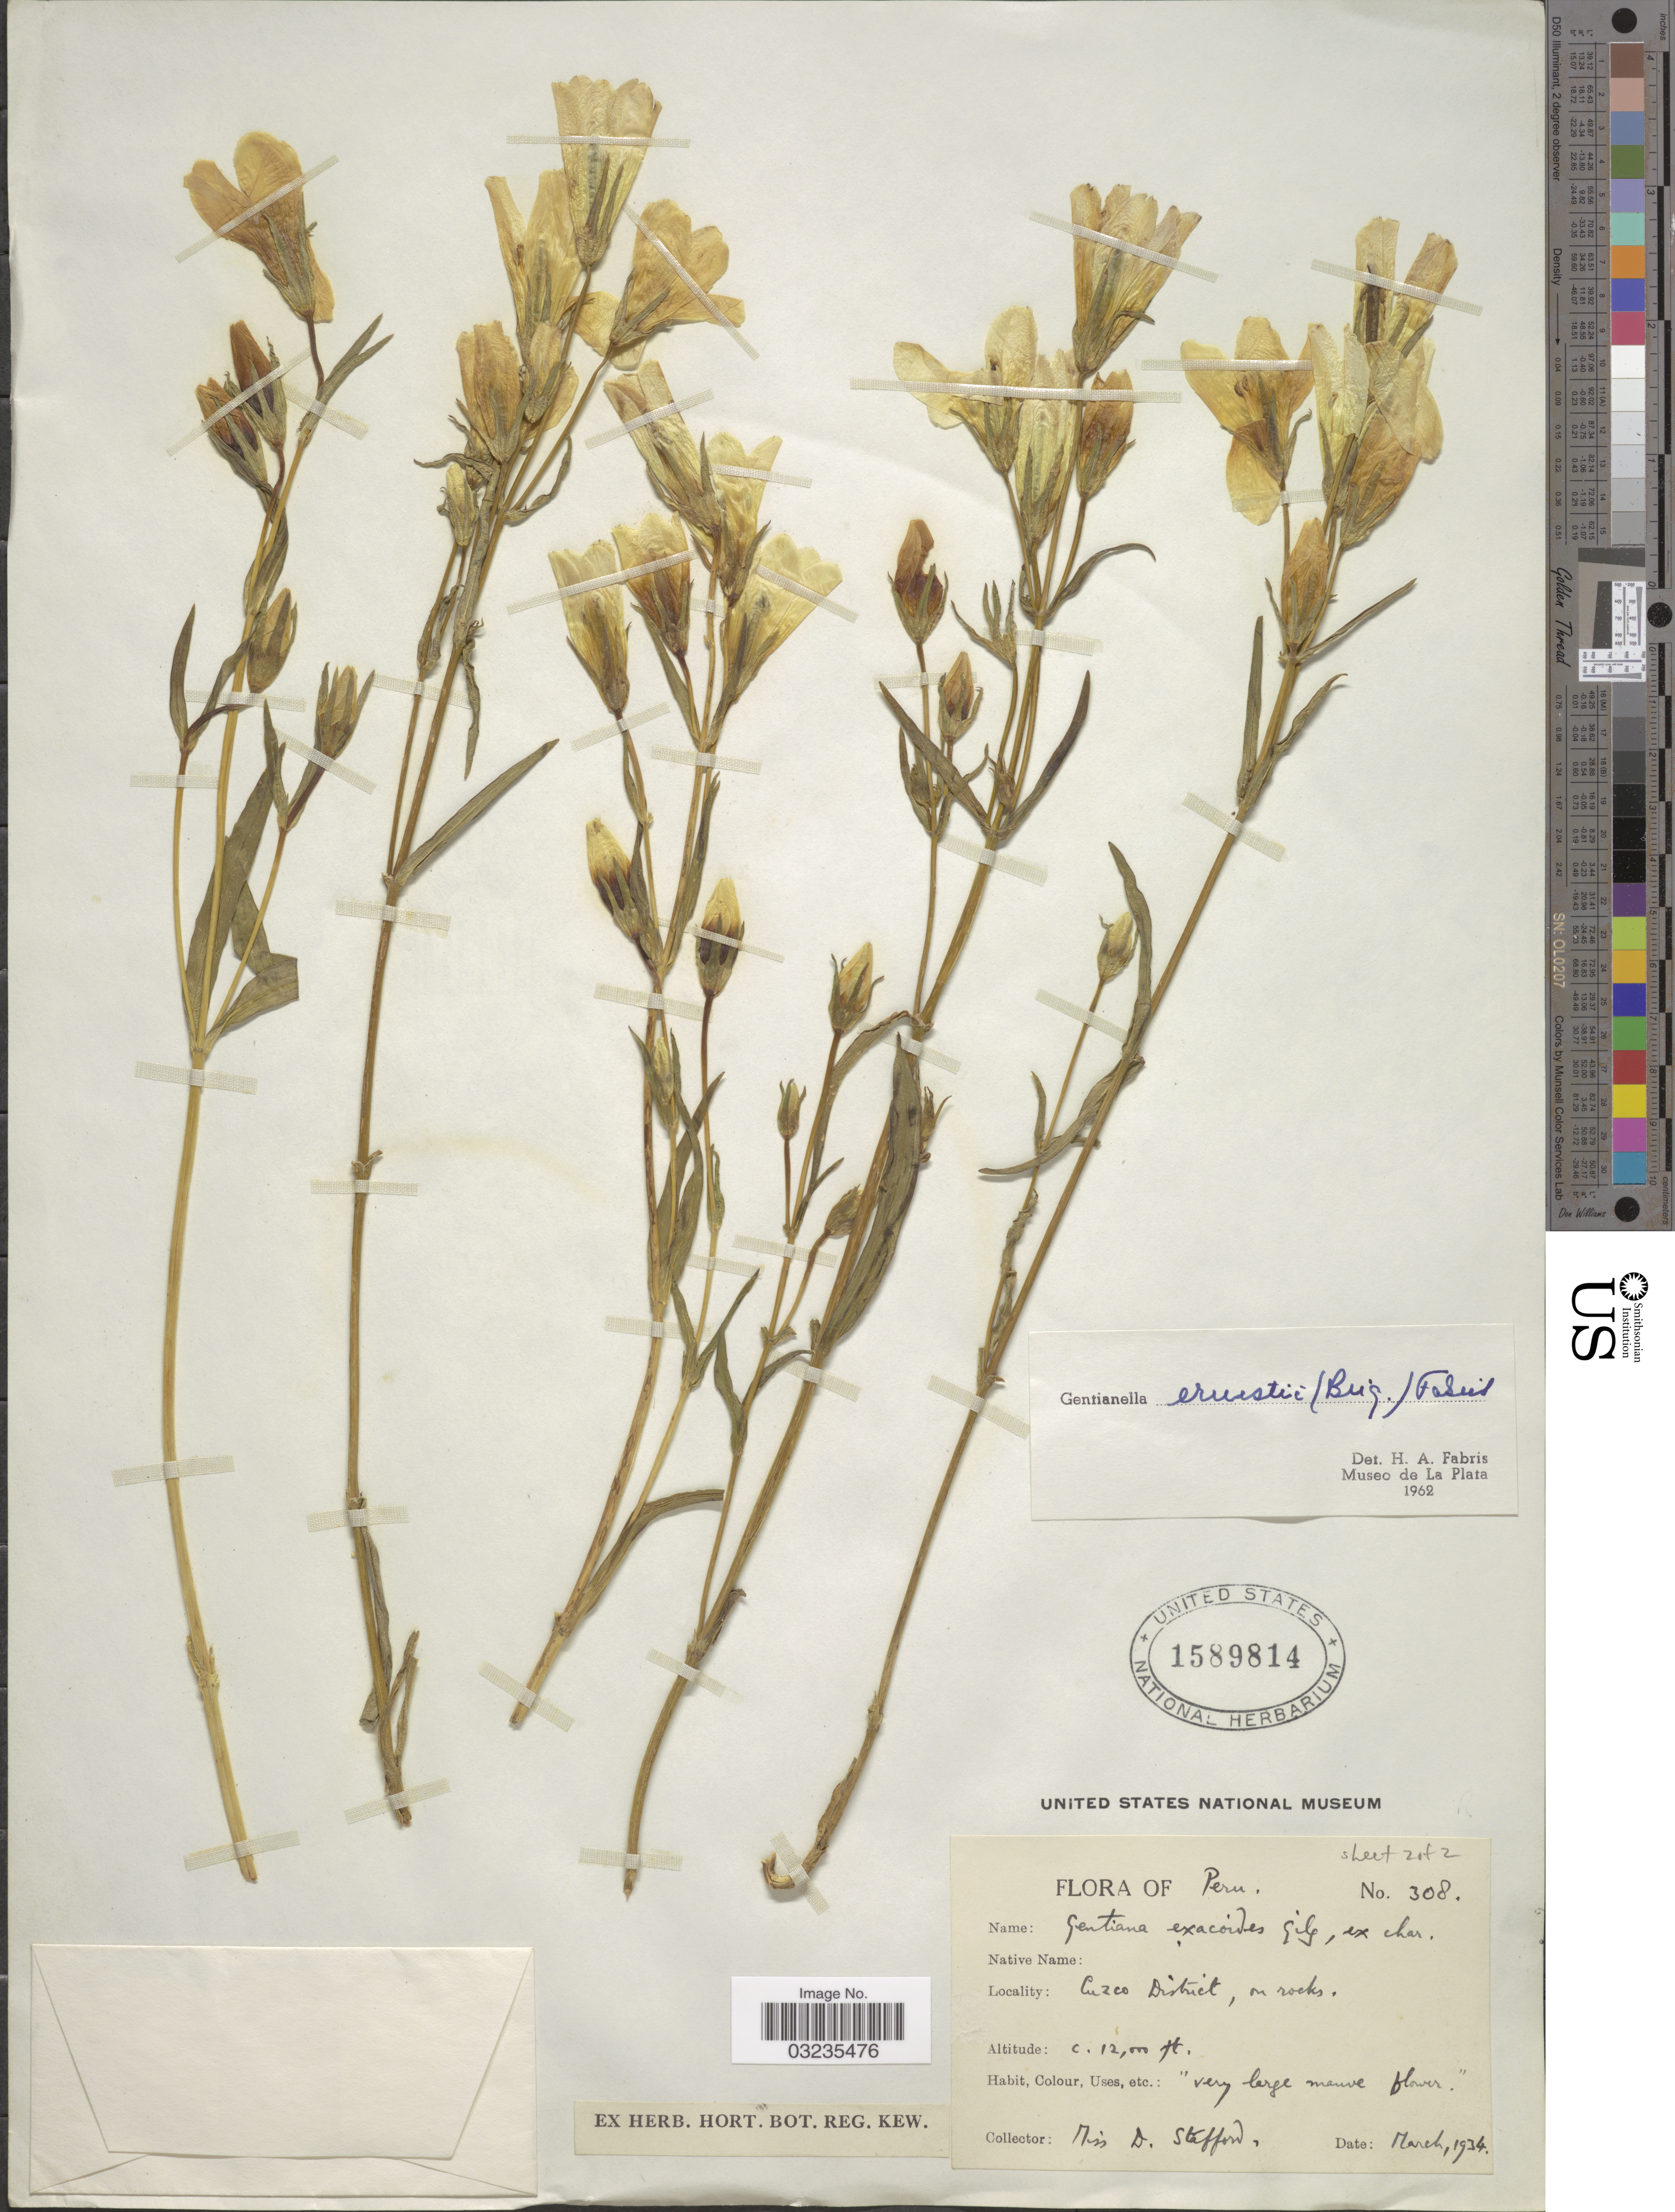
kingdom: Plantae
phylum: Tracheophyta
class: Magnoliopsida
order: Gentianales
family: Gentianaceae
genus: Gentiana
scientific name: Gentiana ernestii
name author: Briq.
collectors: D. Stafford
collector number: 308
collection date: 1934-03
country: Peru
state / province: Cusco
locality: Cuzco District.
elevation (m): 3658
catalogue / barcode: US 1589814